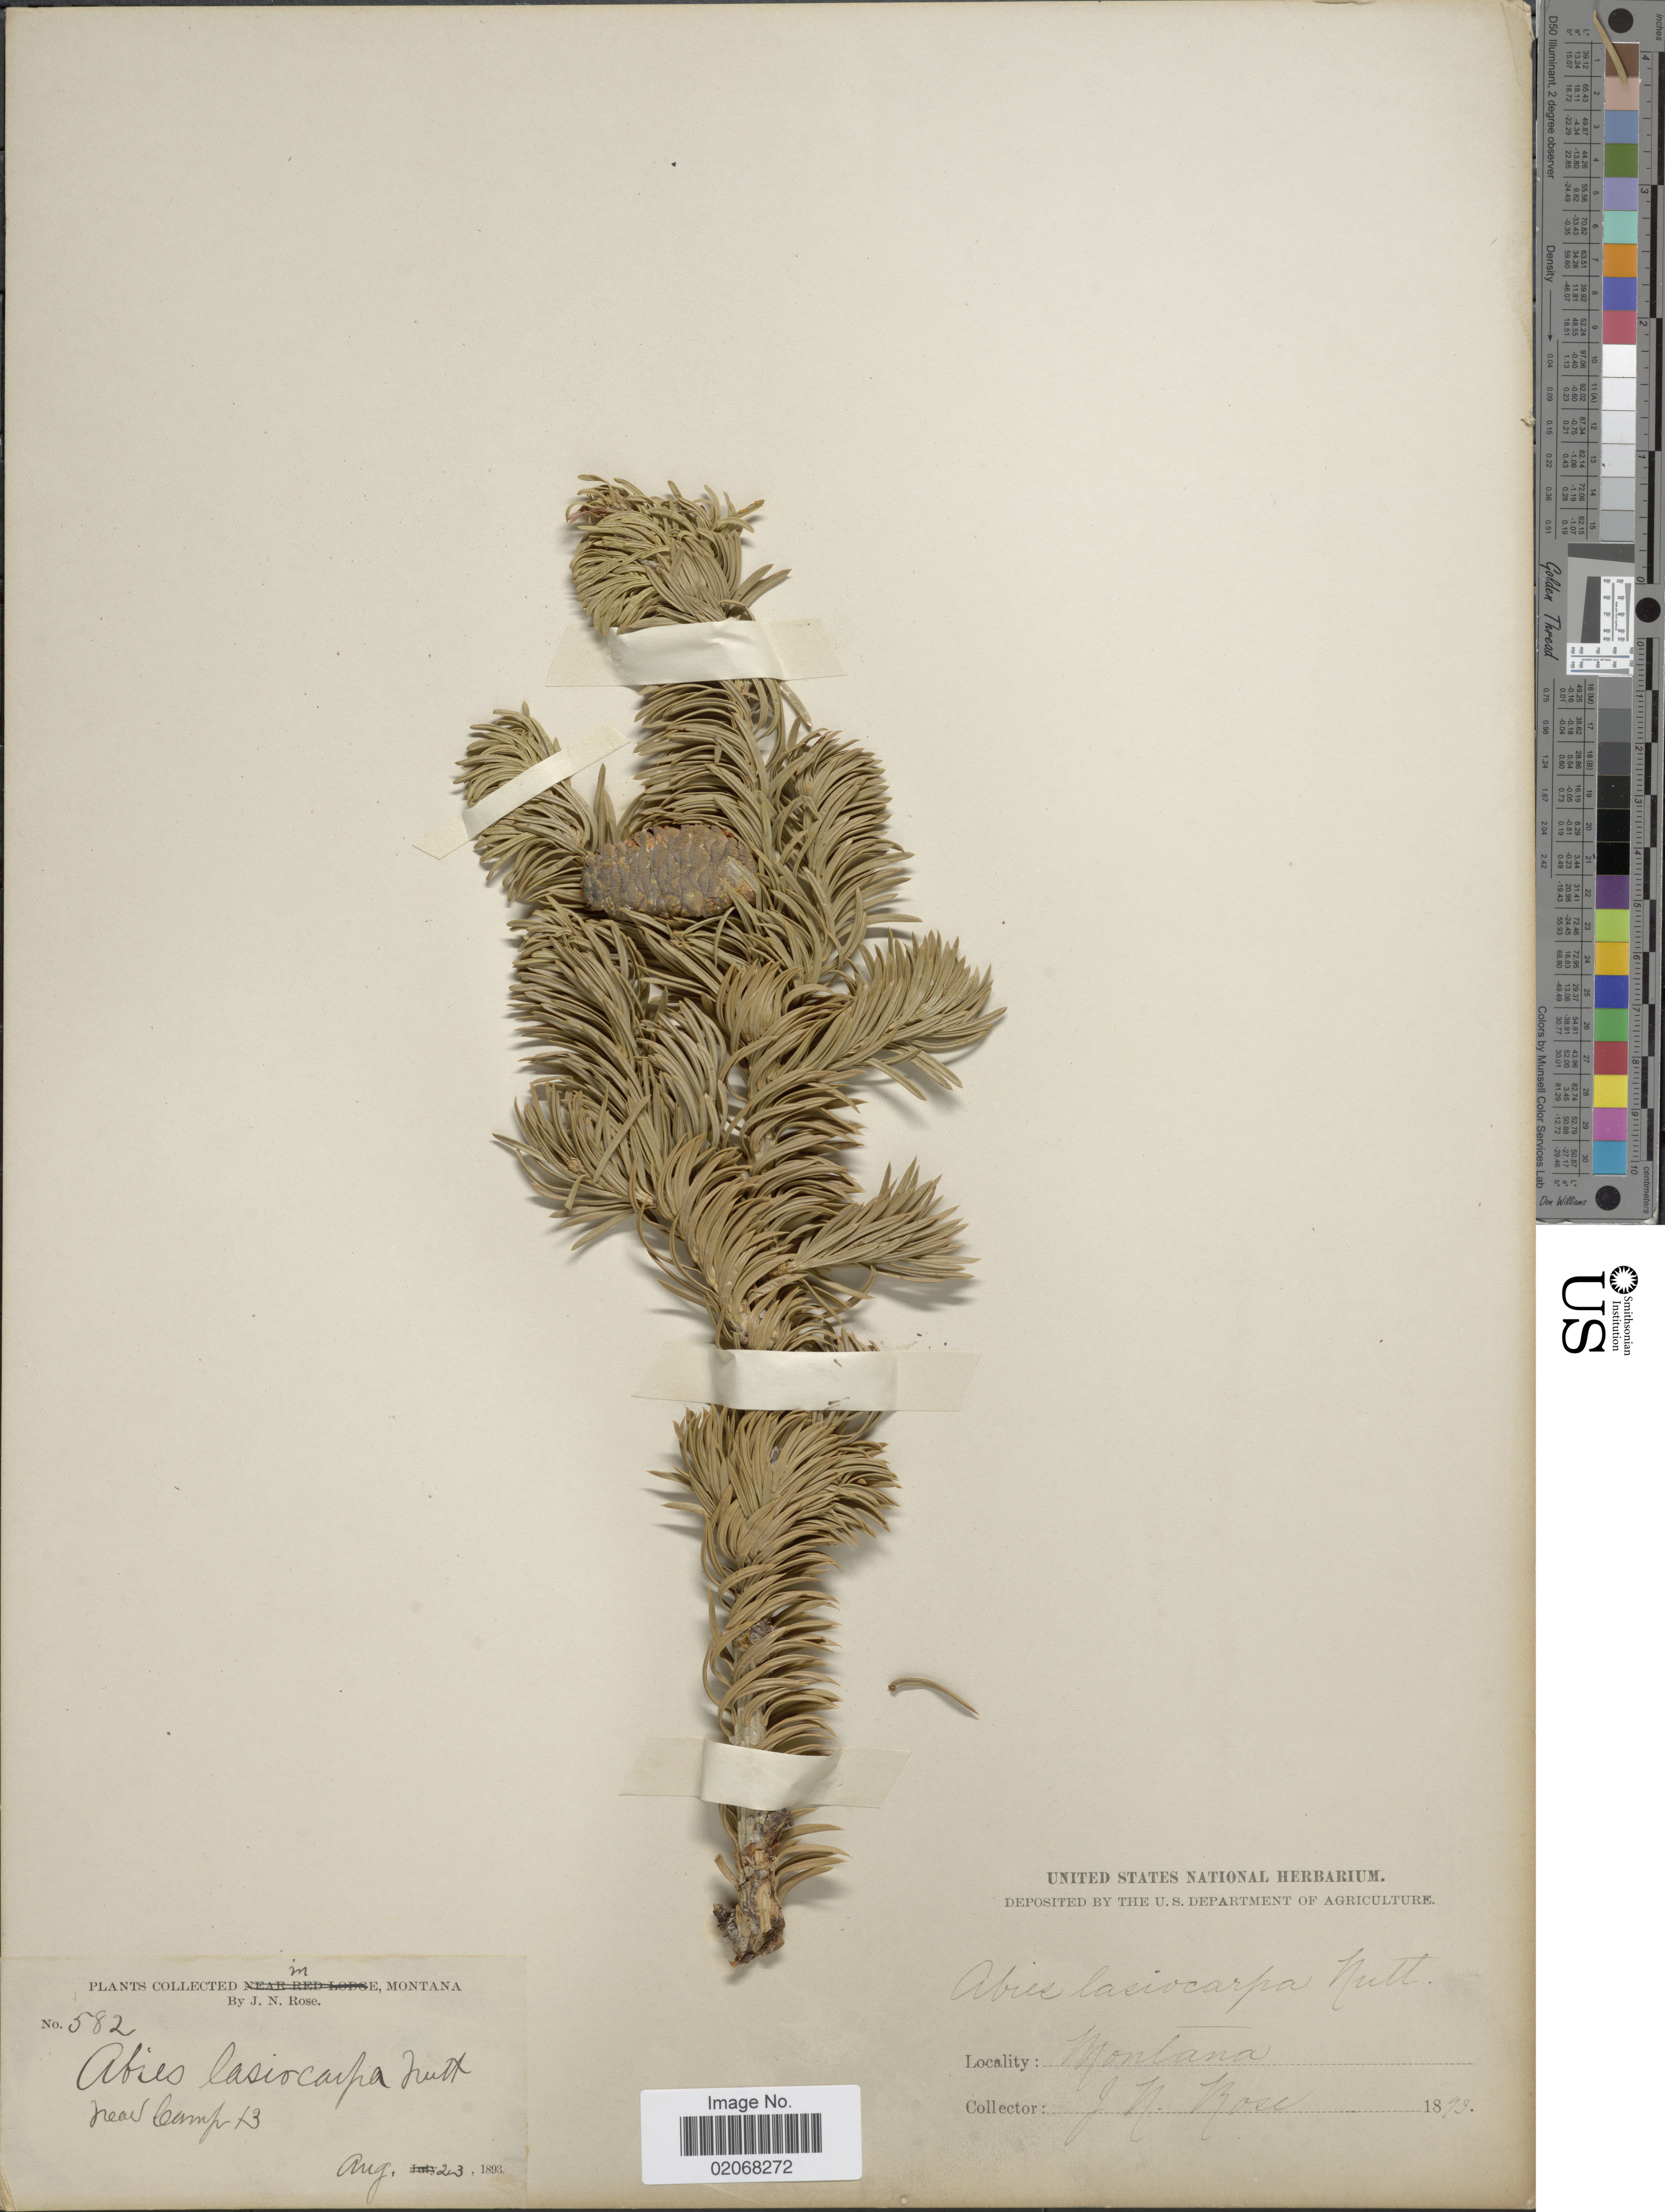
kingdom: Plantae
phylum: Tracheophyta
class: Pinopsida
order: Pinales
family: Pinaceae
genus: Abies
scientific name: Abies lasiocarpa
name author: (Hook.) Nutt.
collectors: J. N. Rose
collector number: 582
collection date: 1893-08-23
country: United States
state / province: Montana